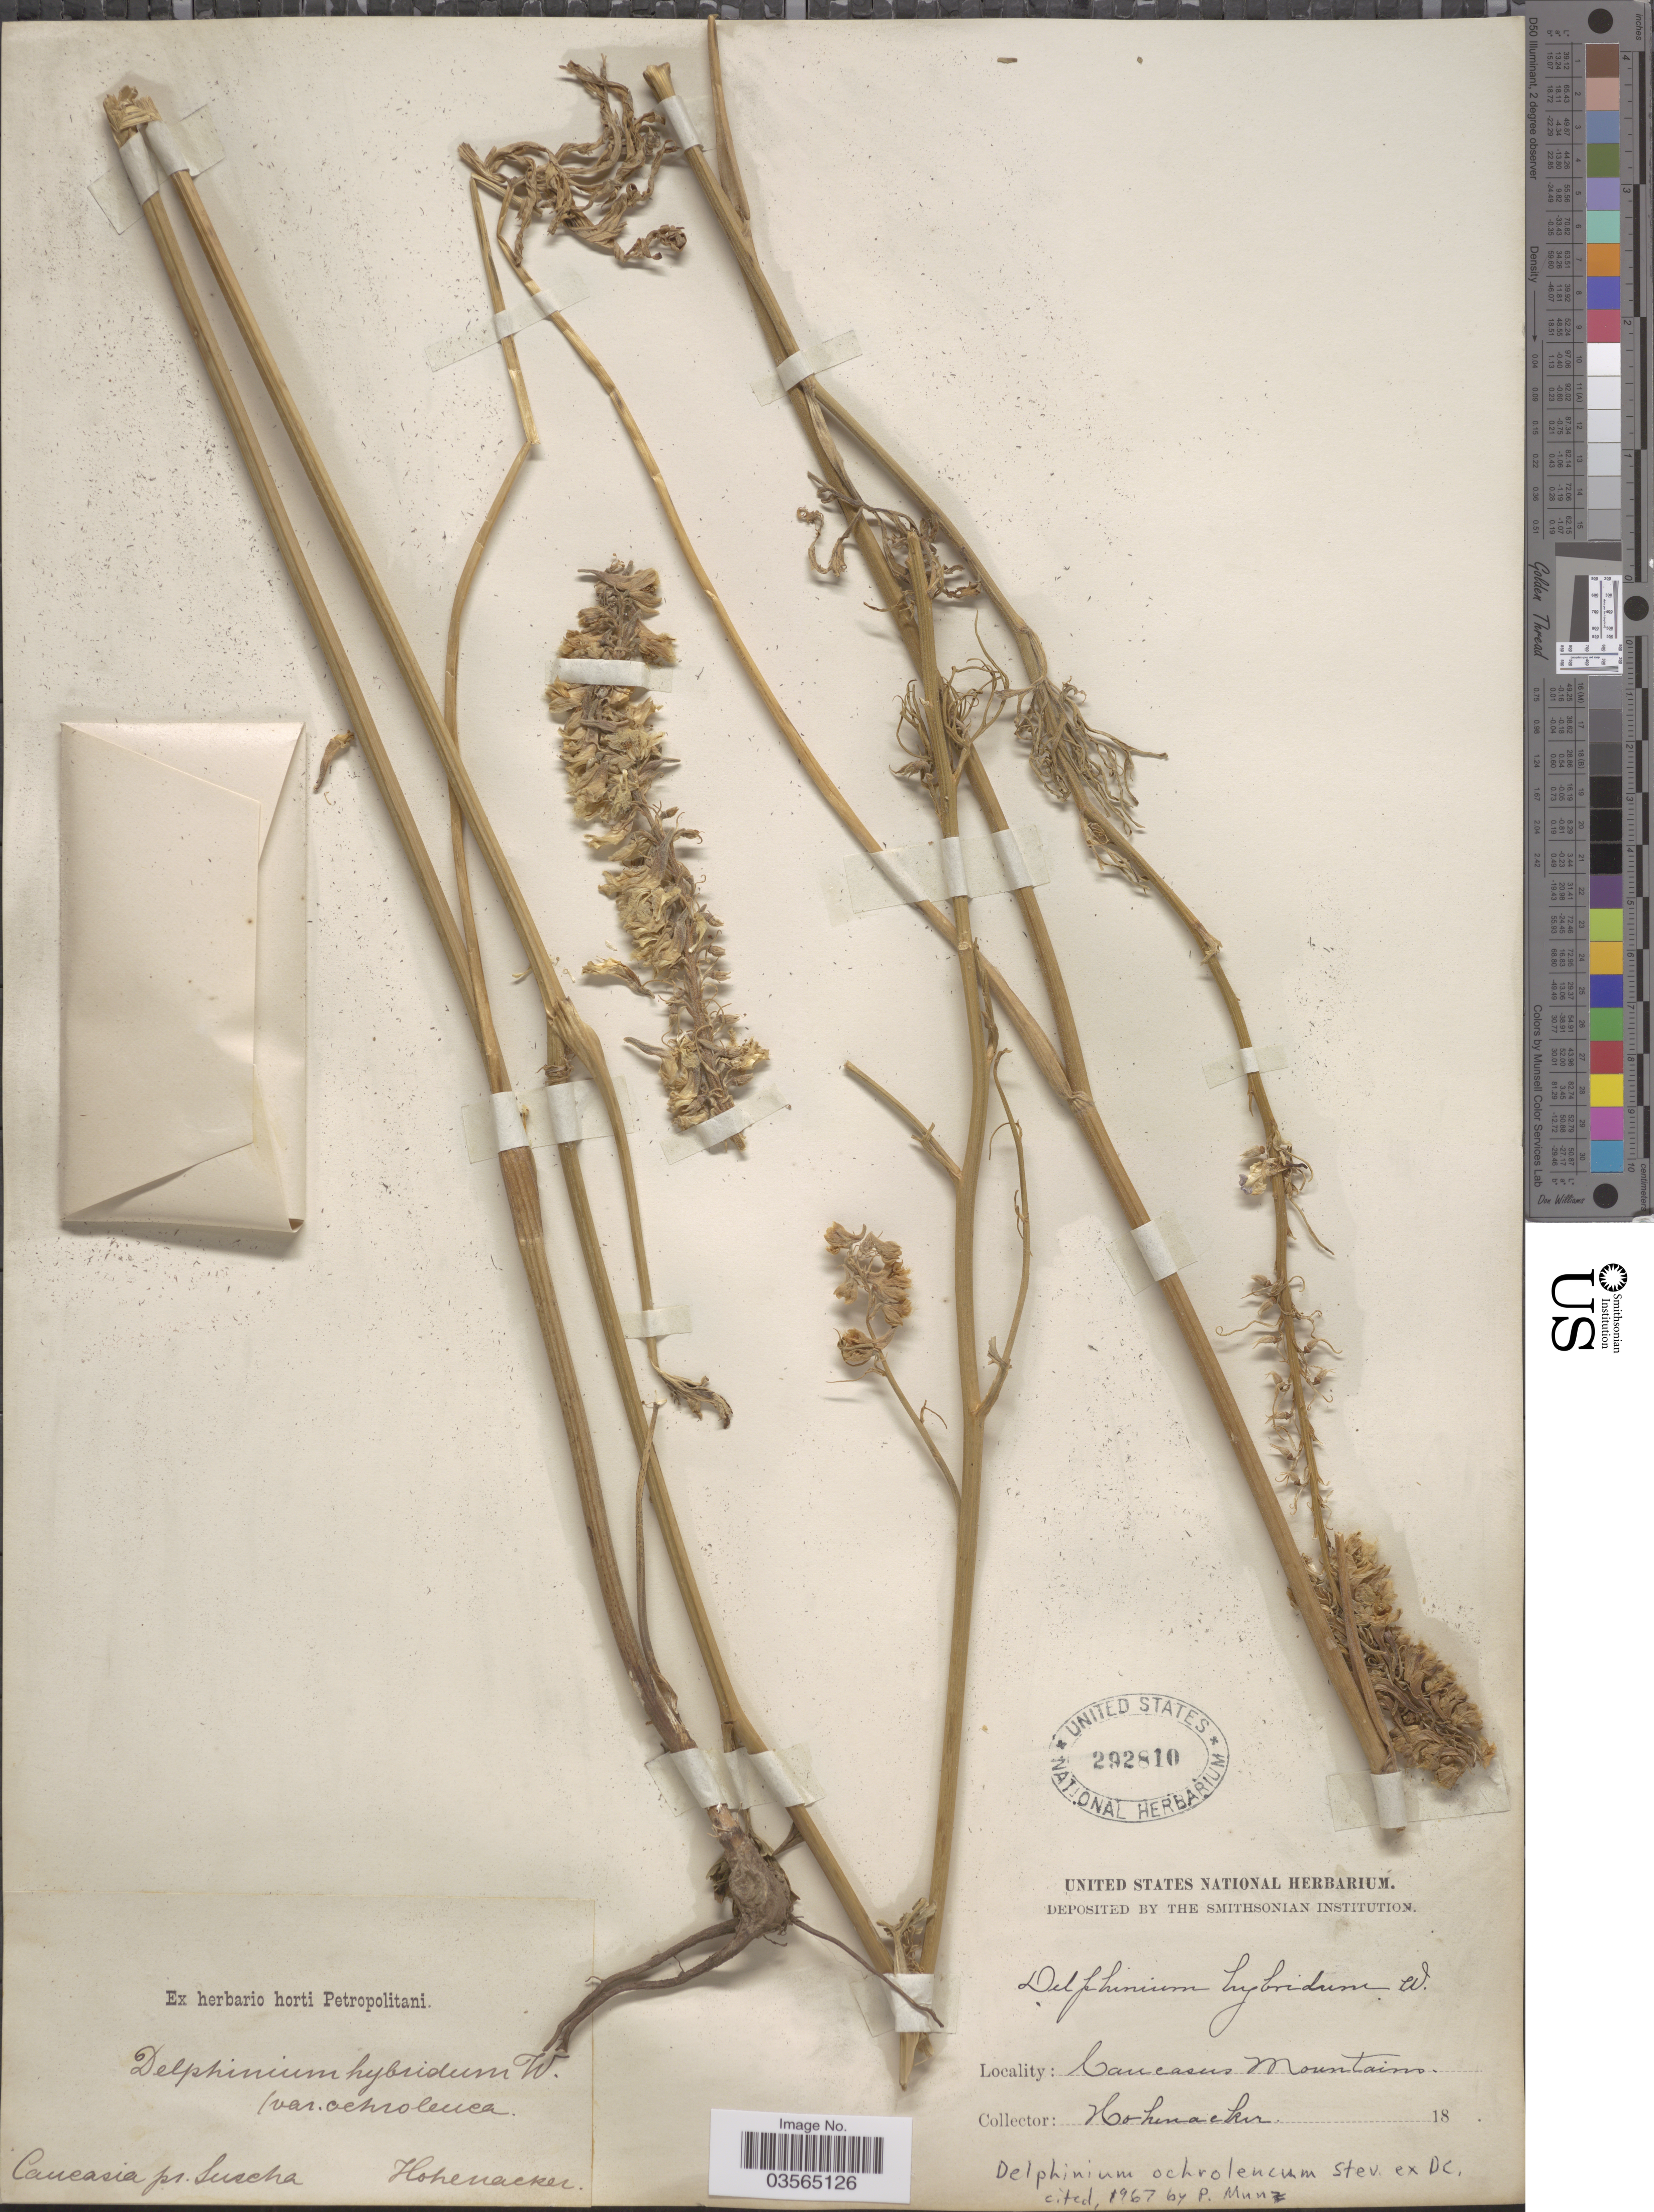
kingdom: Plantae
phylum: Tracheophyta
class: Magnoliopsida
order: Ranunculales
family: Ranunculaceae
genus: Delphinium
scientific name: Delphinium ochroleucum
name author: Steven ex DC.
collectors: Hohenacker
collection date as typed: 18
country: Russian Federation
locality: Caucasus Mountains. Caucasia pr. Suscha.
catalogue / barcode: US 292810